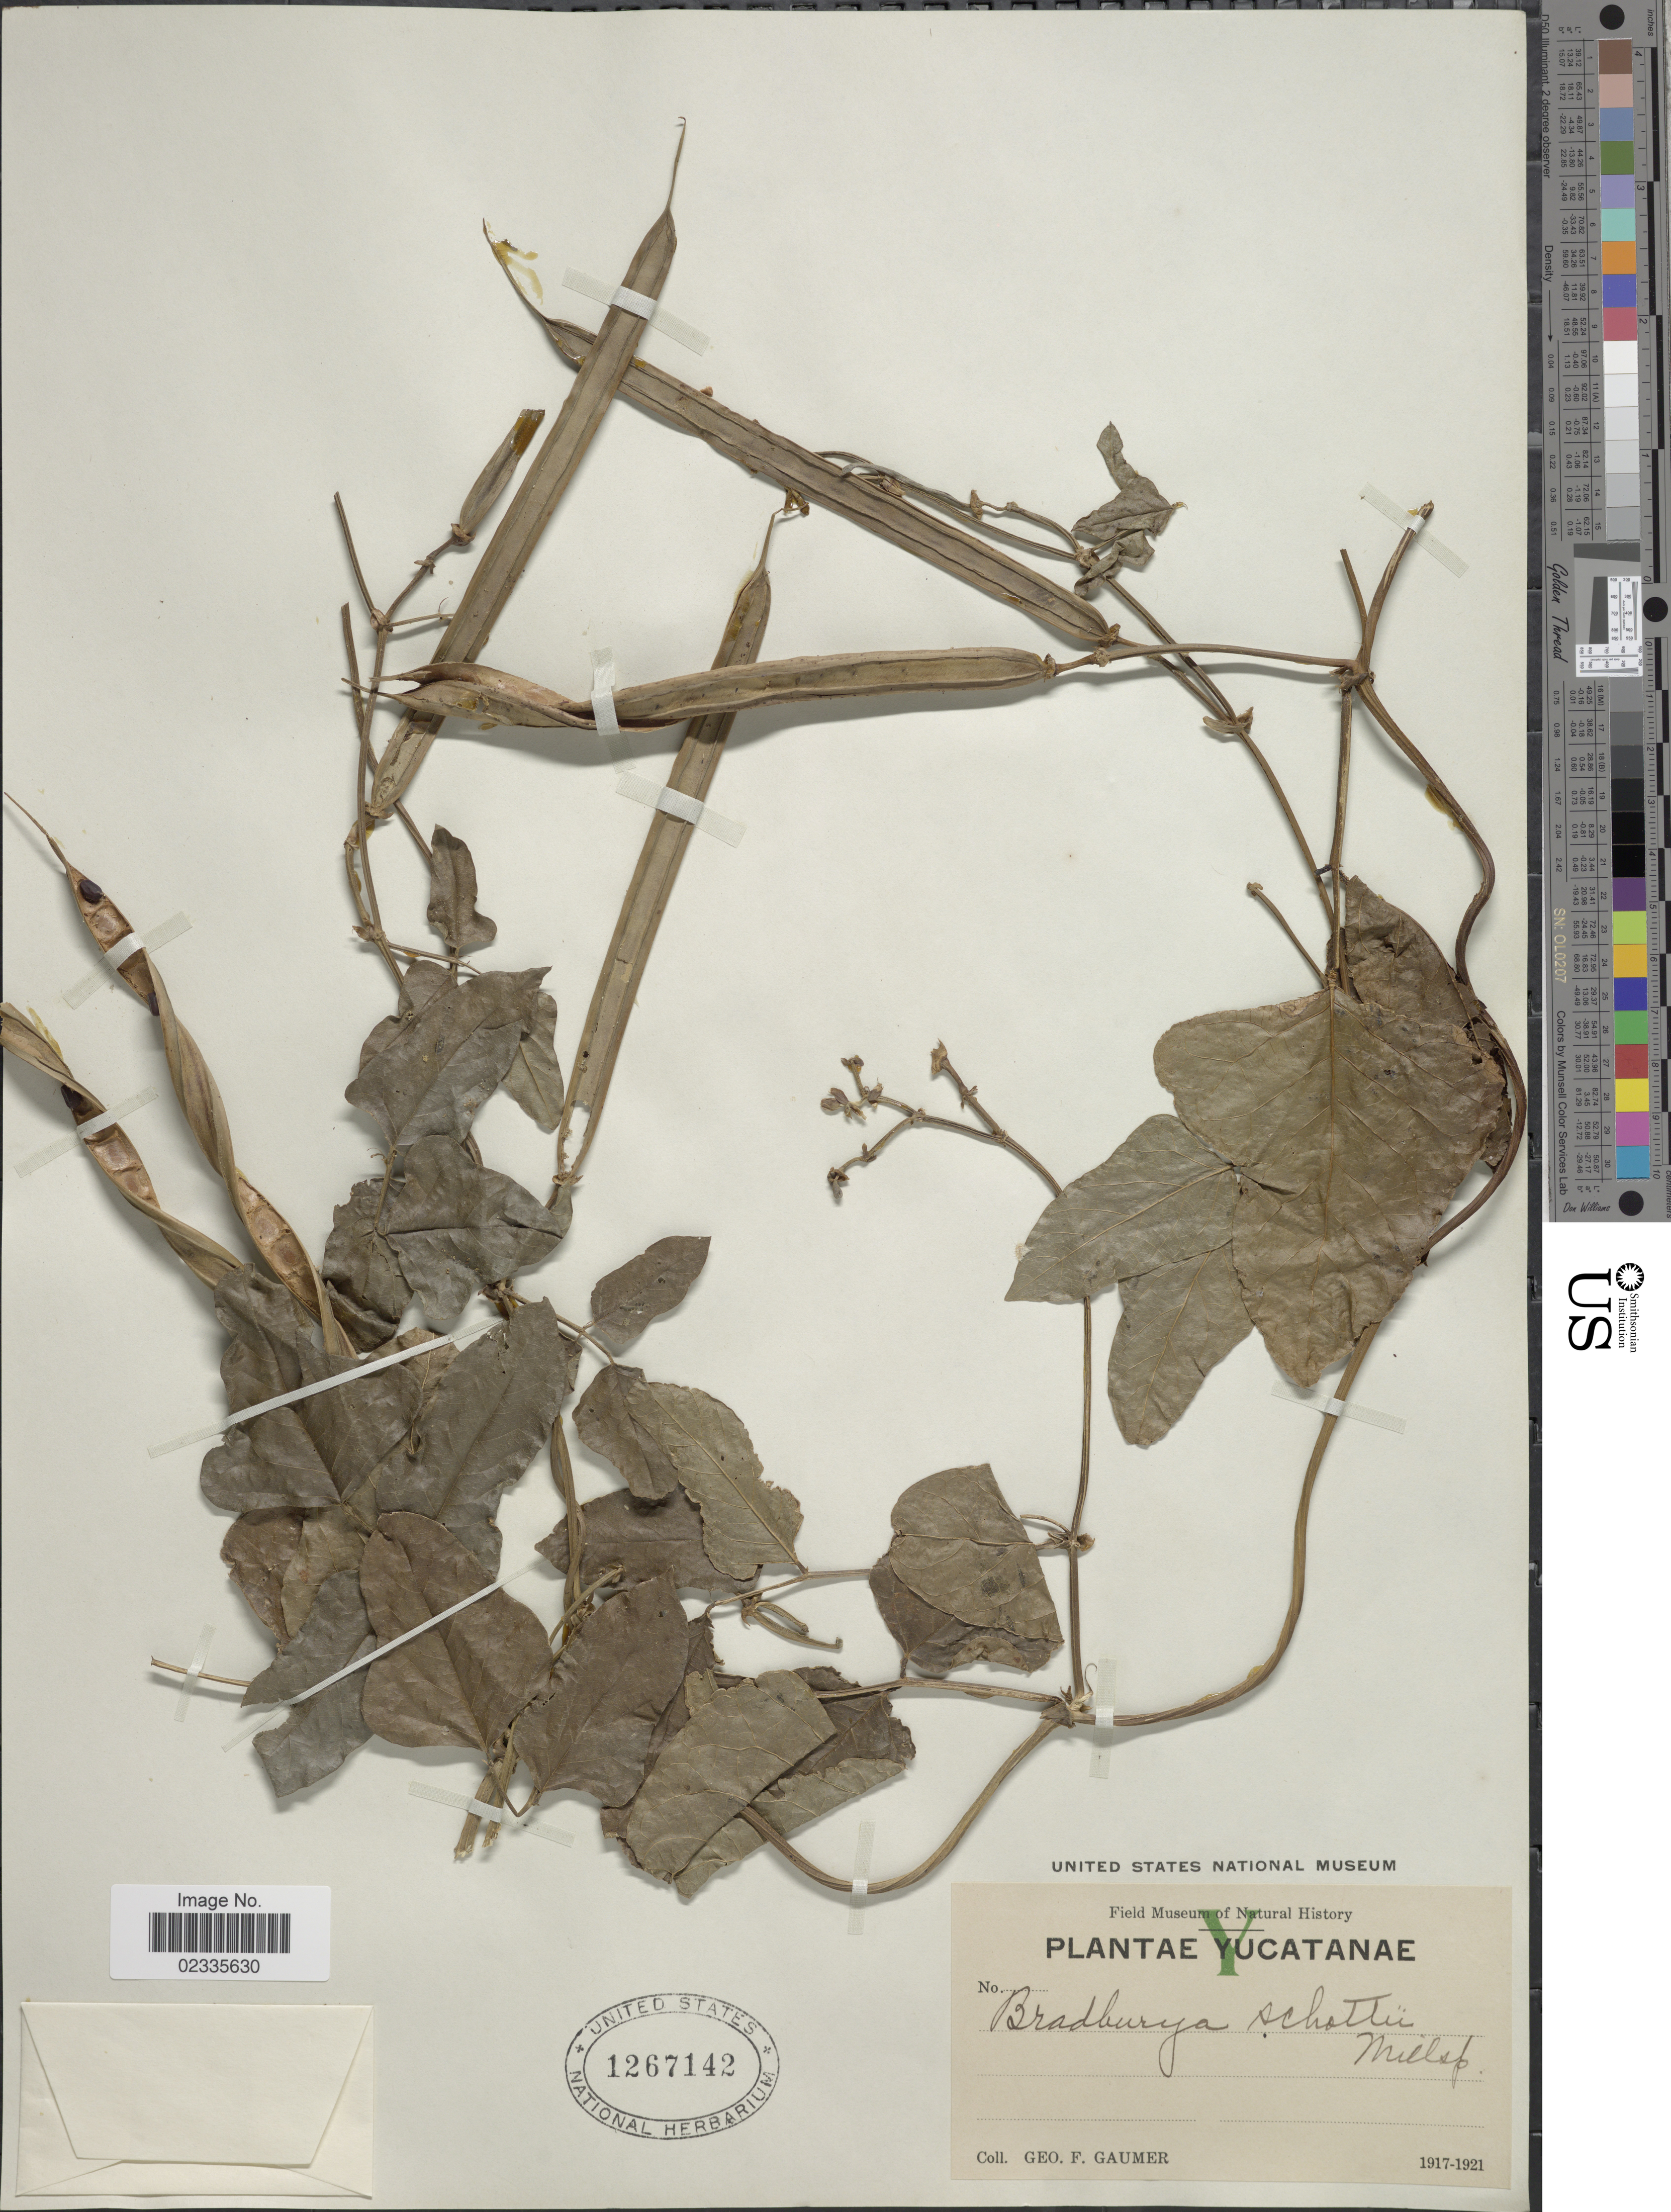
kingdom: Plantae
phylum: Tracheophyta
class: Magnoliopsida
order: Fabales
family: Fabaceae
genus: Centrosema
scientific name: Centrosema schottii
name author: (Millsp.) K. Schum.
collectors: G. F. Gaumer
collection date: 1917/1921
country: Mexico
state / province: Yucatán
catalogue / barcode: US 1267142